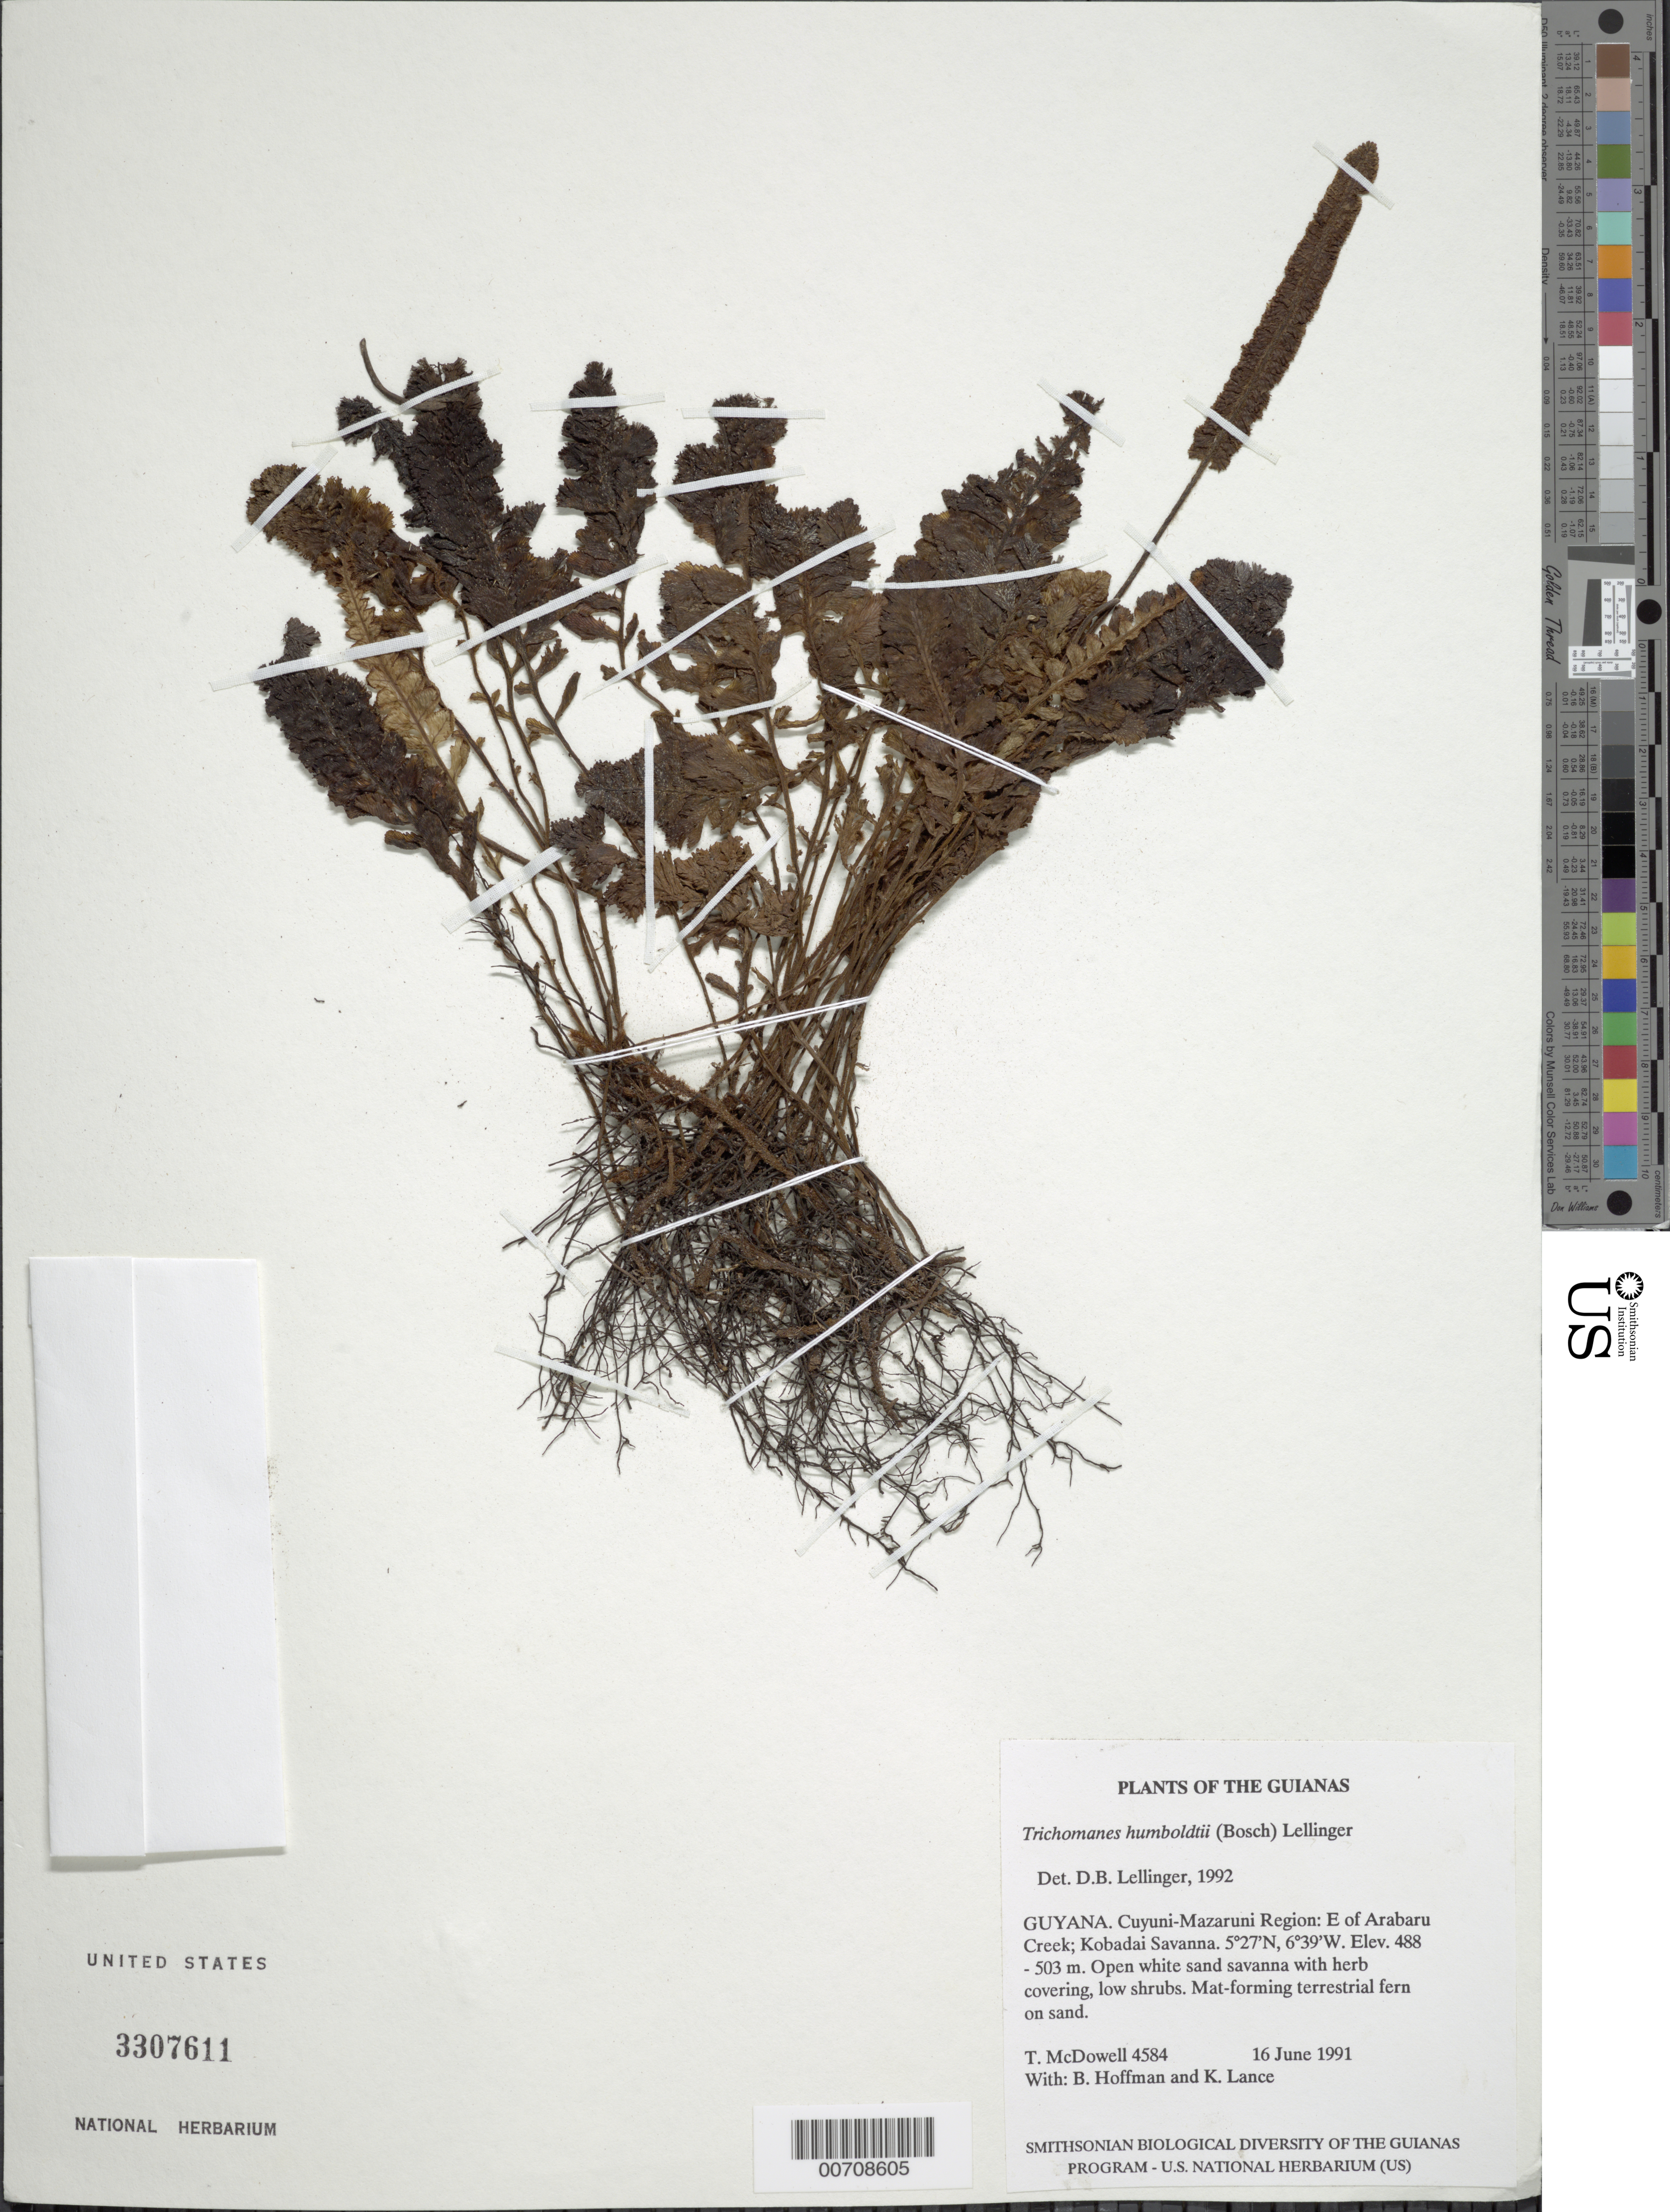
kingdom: Plantae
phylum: Tracheophyta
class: Polypodiopsida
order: Hymenophyllales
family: Hymenophyllaceae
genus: Trichomanes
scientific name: Trichomanes humboldtii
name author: (Bosch) Lellinger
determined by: Lellinger, David B., (BOT), Smithsonian Institution - National Museum of Natural History (UNITED STATES)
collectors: T. McDowell, B. Hoffman & K. Lance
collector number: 4584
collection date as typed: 16 June 1991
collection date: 1991-06-16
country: Guyana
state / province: Cuyuni-Mazaruni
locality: E of Arabaru Creek; Kobadai Savanna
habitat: Open white sand savanna with herb covering, low shrubs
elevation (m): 488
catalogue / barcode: US 3307611